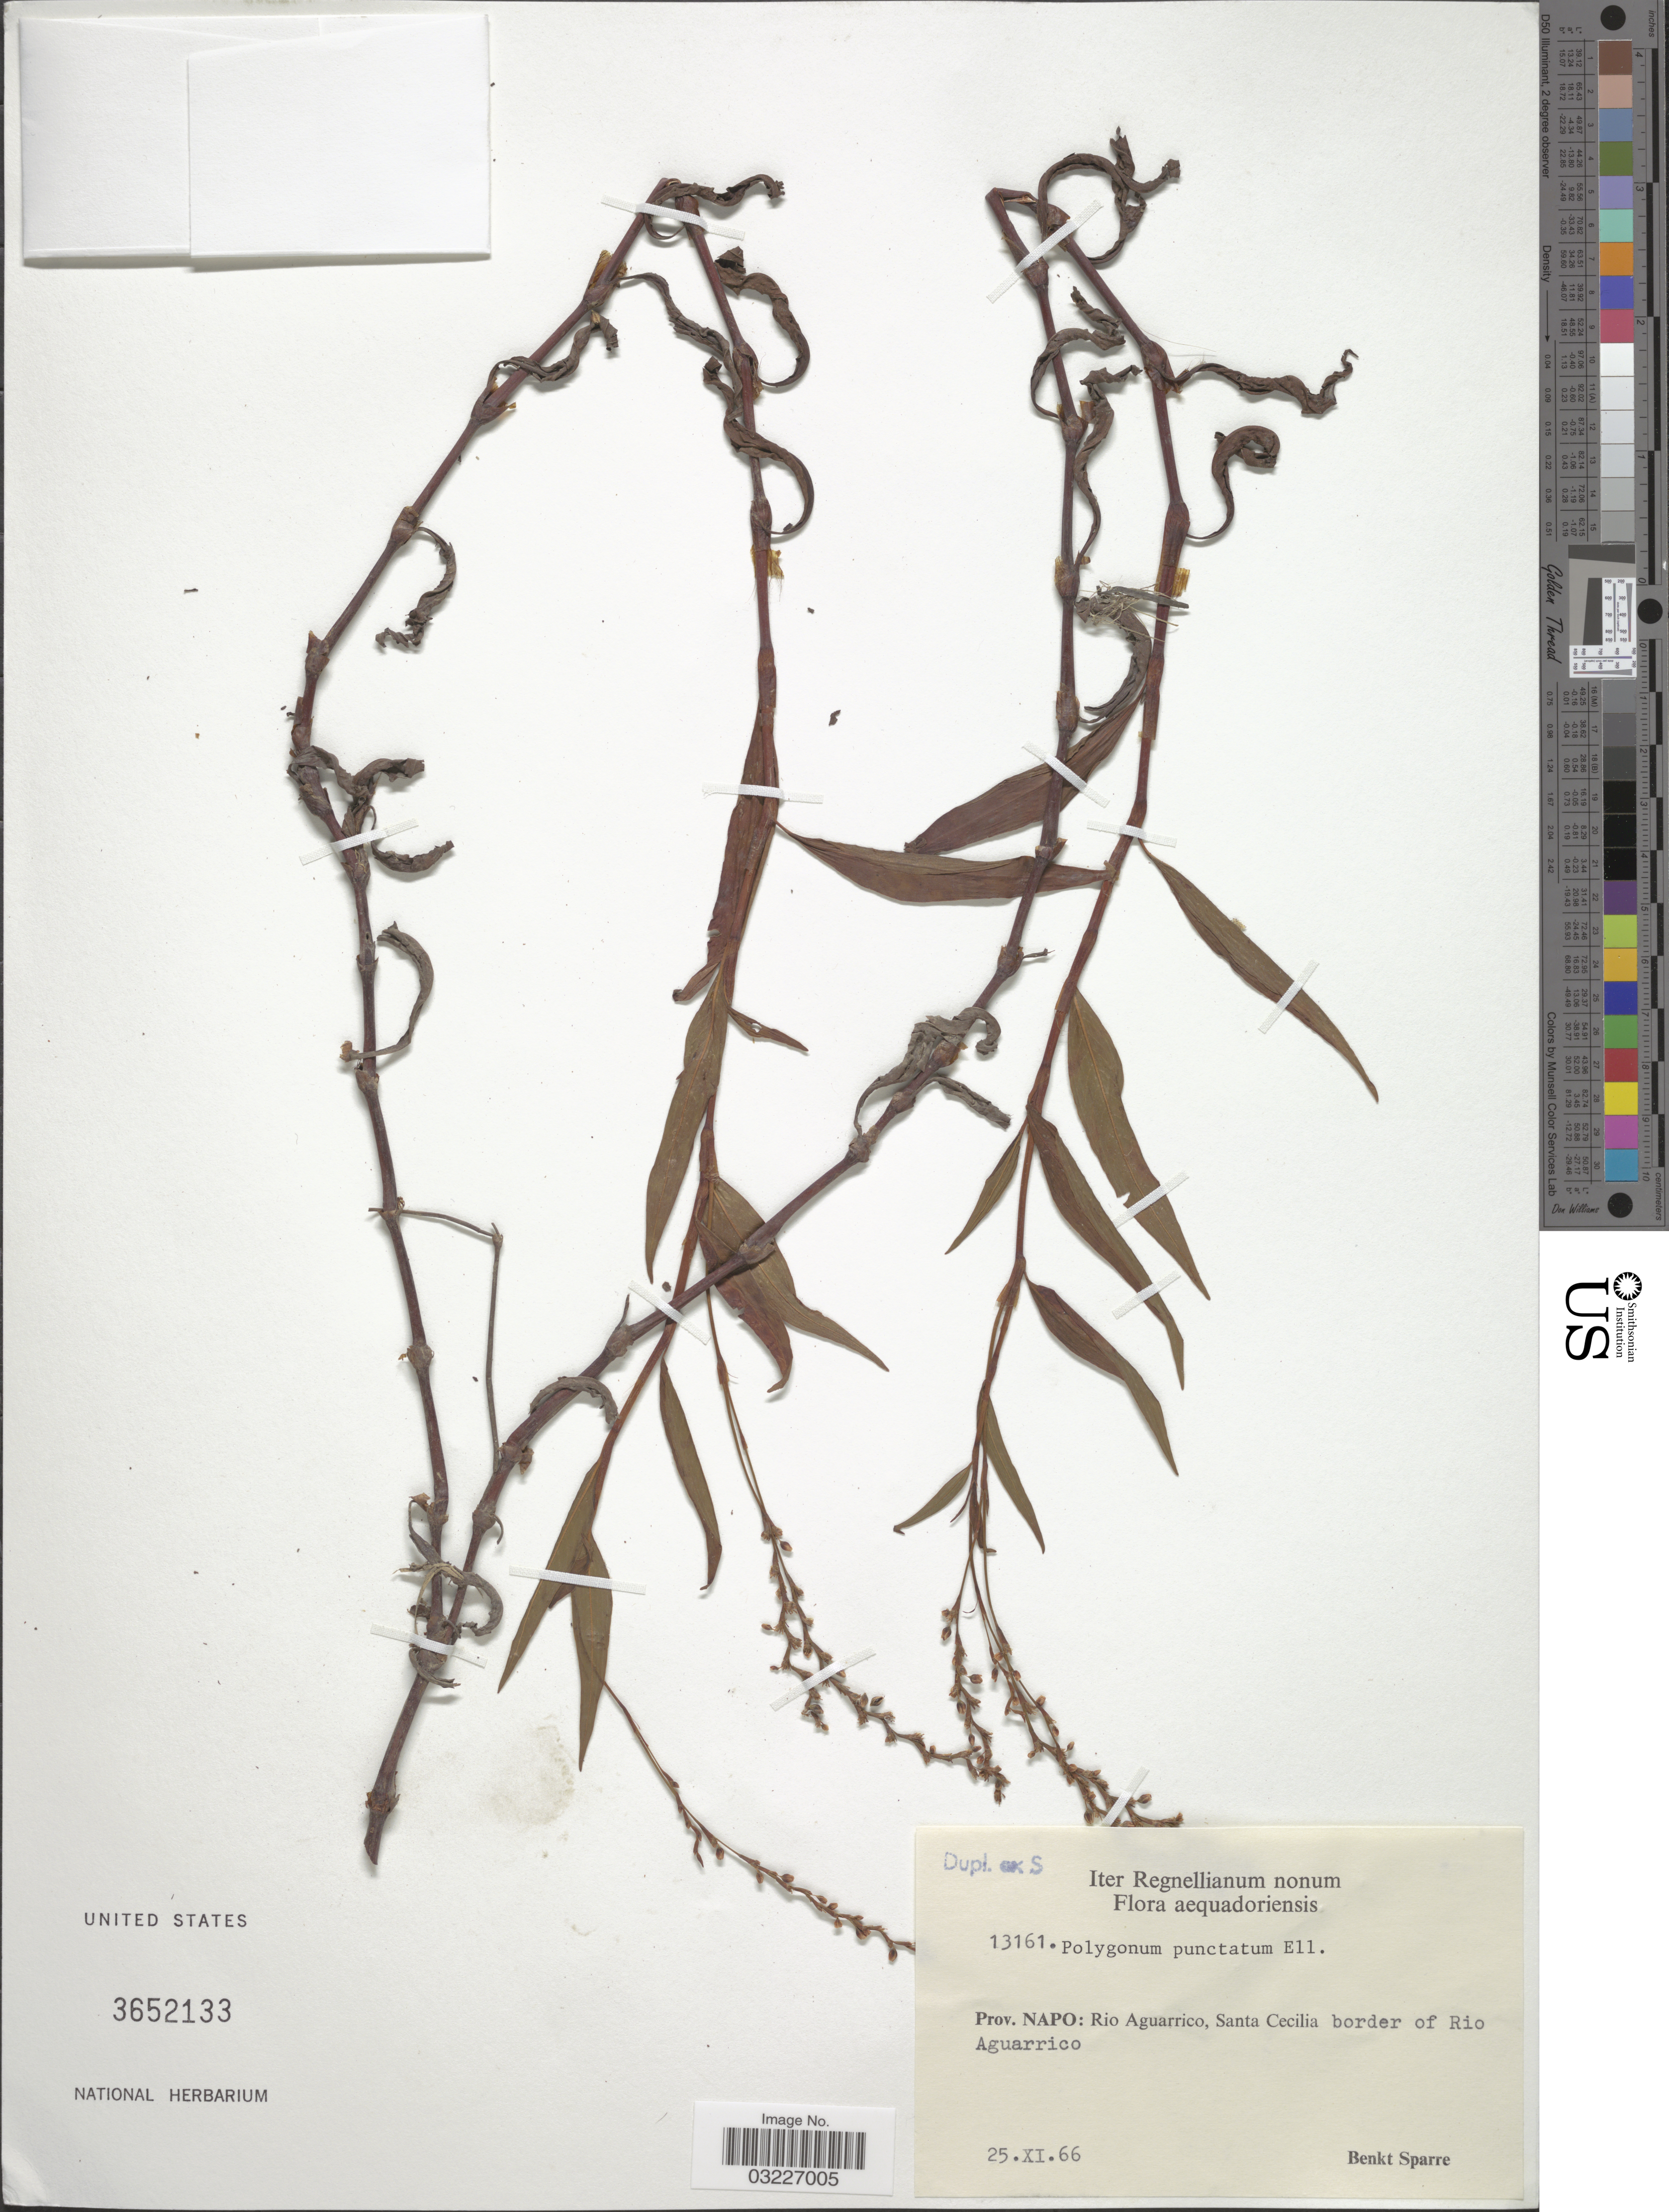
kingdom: Plantae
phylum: Tracheophyta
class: Magnoliopsida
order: Caryophyllales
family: Polygonaceae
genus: Polygonum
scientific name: Polygonum opelousanum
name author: Riddell ex Small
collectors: B. Sparre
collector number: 13161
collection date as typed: Transcribed d/m/y: 25/11/66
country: Ecuador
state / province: Napo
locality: Aequadoriensis, Prov. Napo: Rio Aguarrico, Santa Cecilia border of Rio Aguarrico.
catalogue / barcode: US 3652133